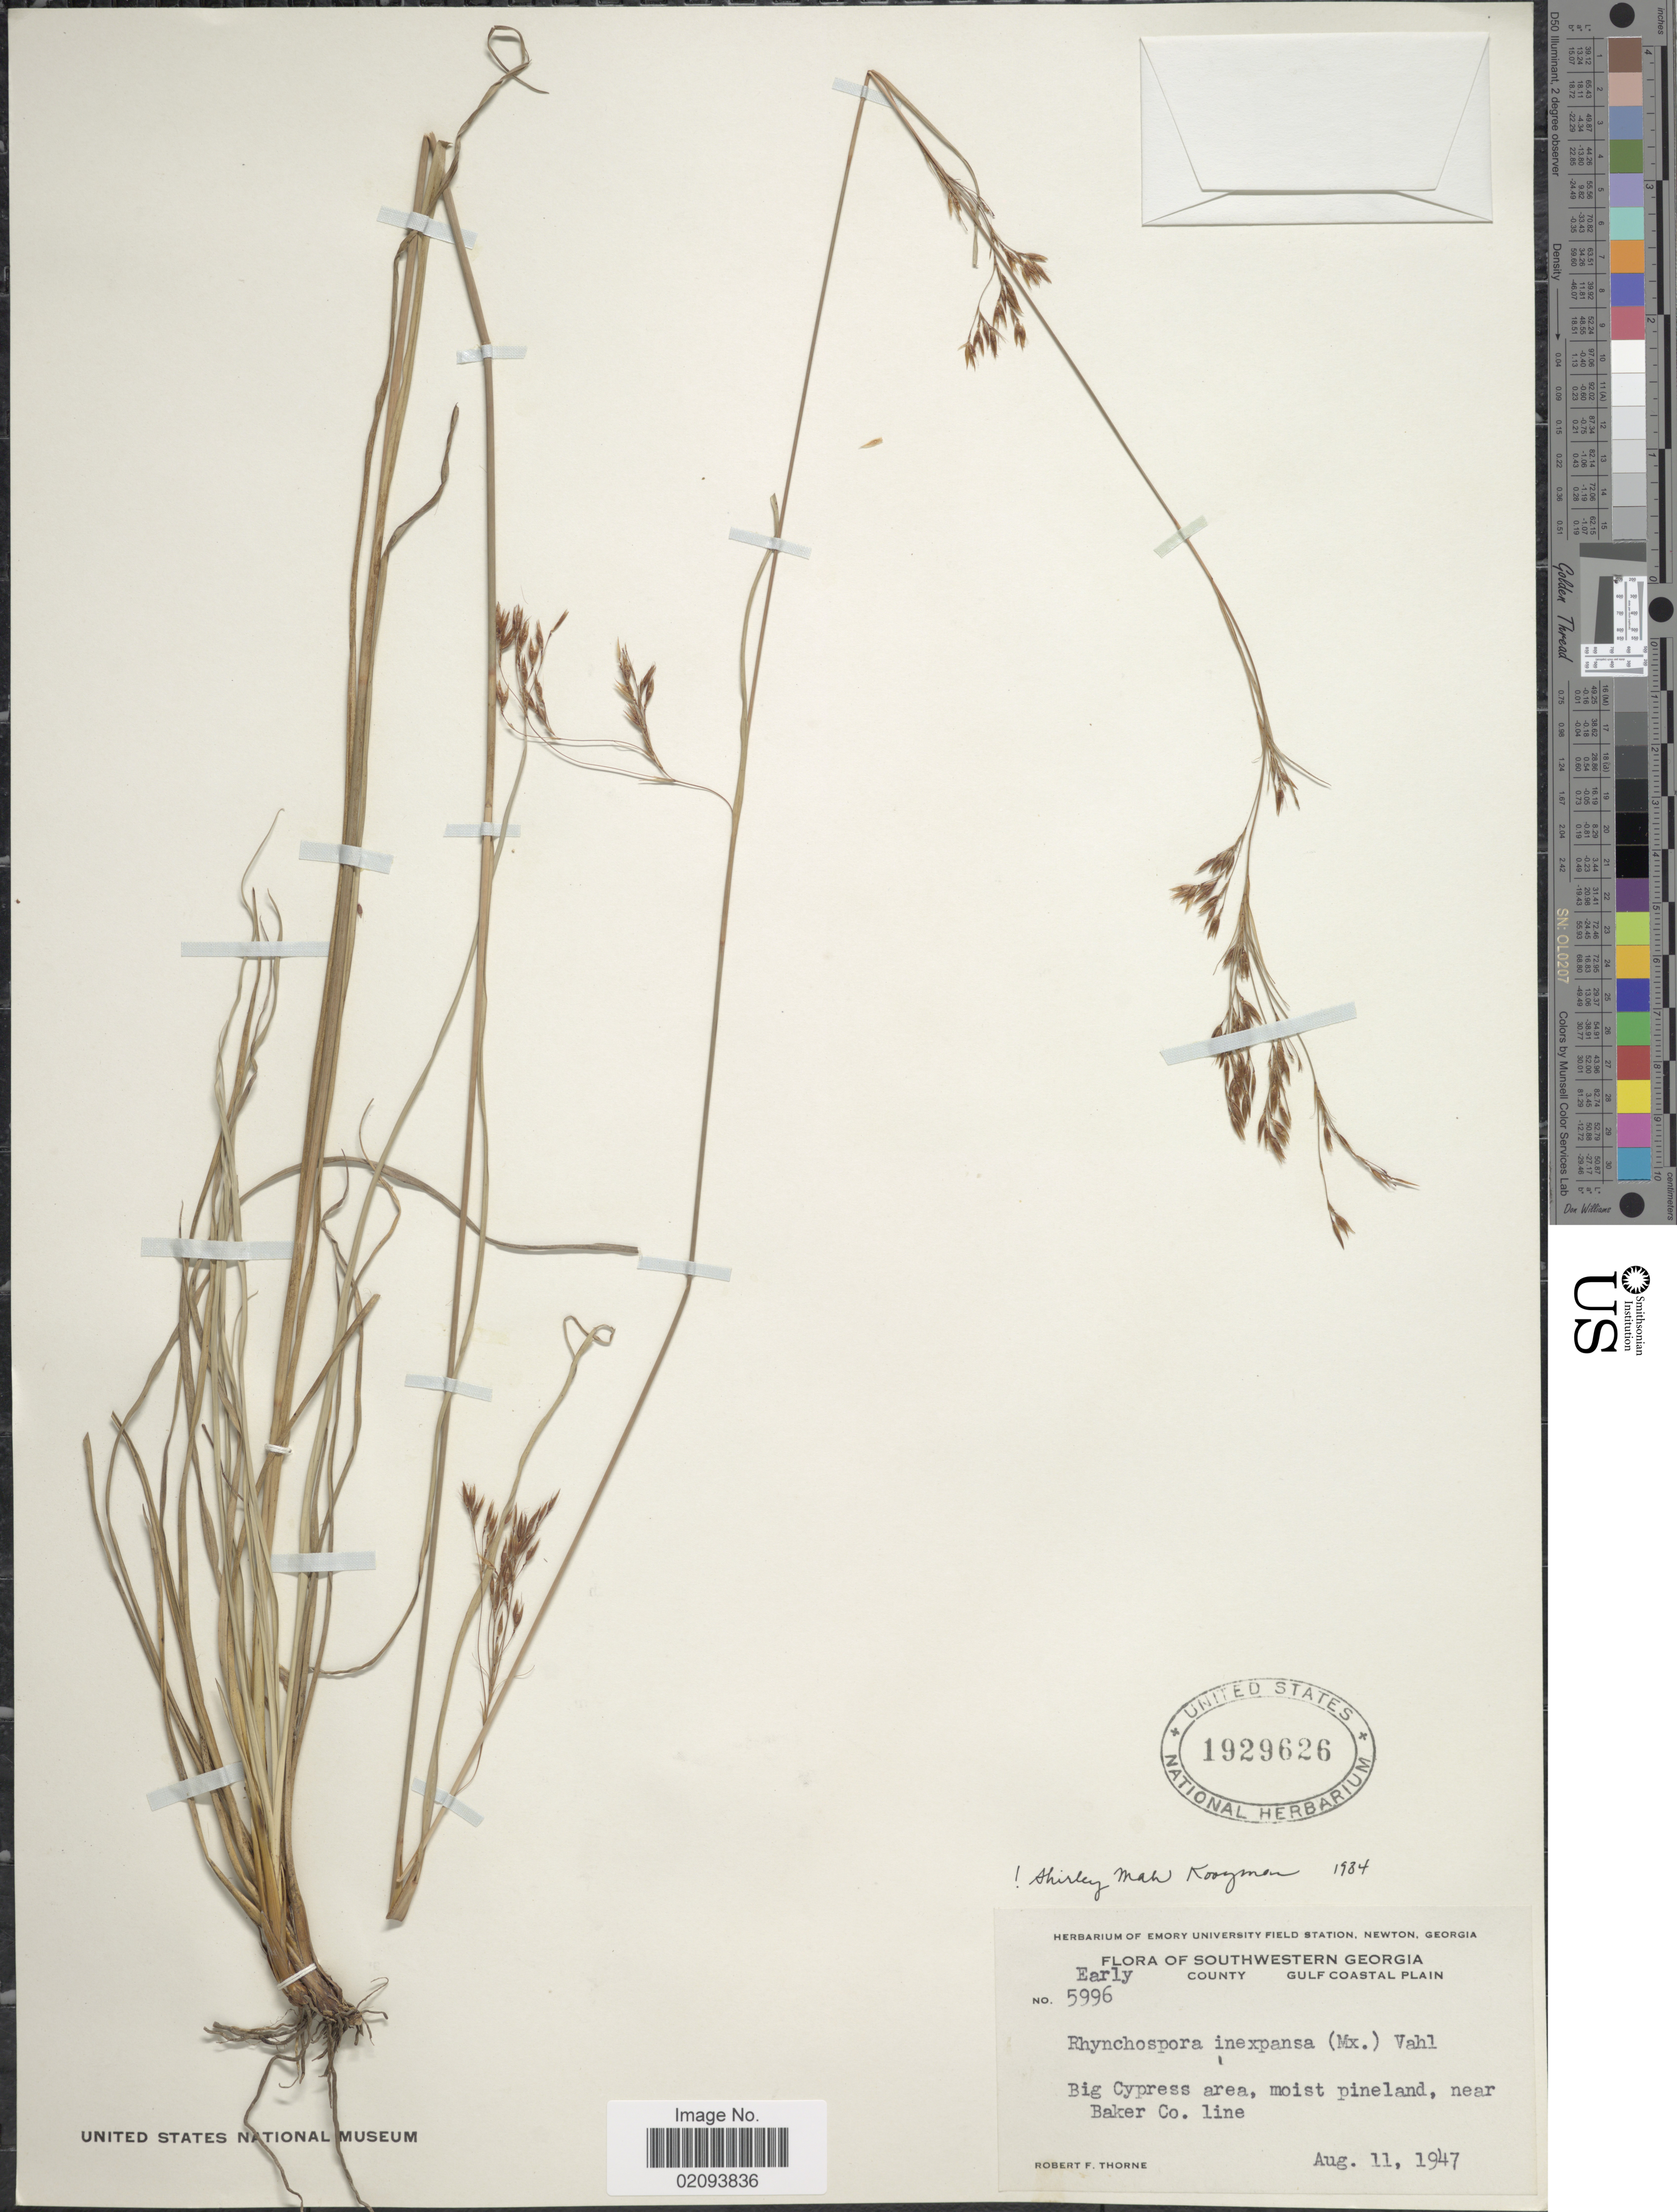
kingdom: Plantae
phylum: Tracheophyta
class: Liliopsida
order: Poales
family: Cyperaceae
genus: Rhynchospora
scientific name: Rhynchospora inexpansa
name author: (Michx.) Vahl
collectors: R. F. Thorne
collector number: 5996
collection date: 1947-08-11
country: United States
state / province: Georgia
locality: Southwestern Georgia. Early County. Gulf Coastal Plain. Big Cypress area, moist pineland, near Baker Co. line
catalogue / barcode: US 1929626